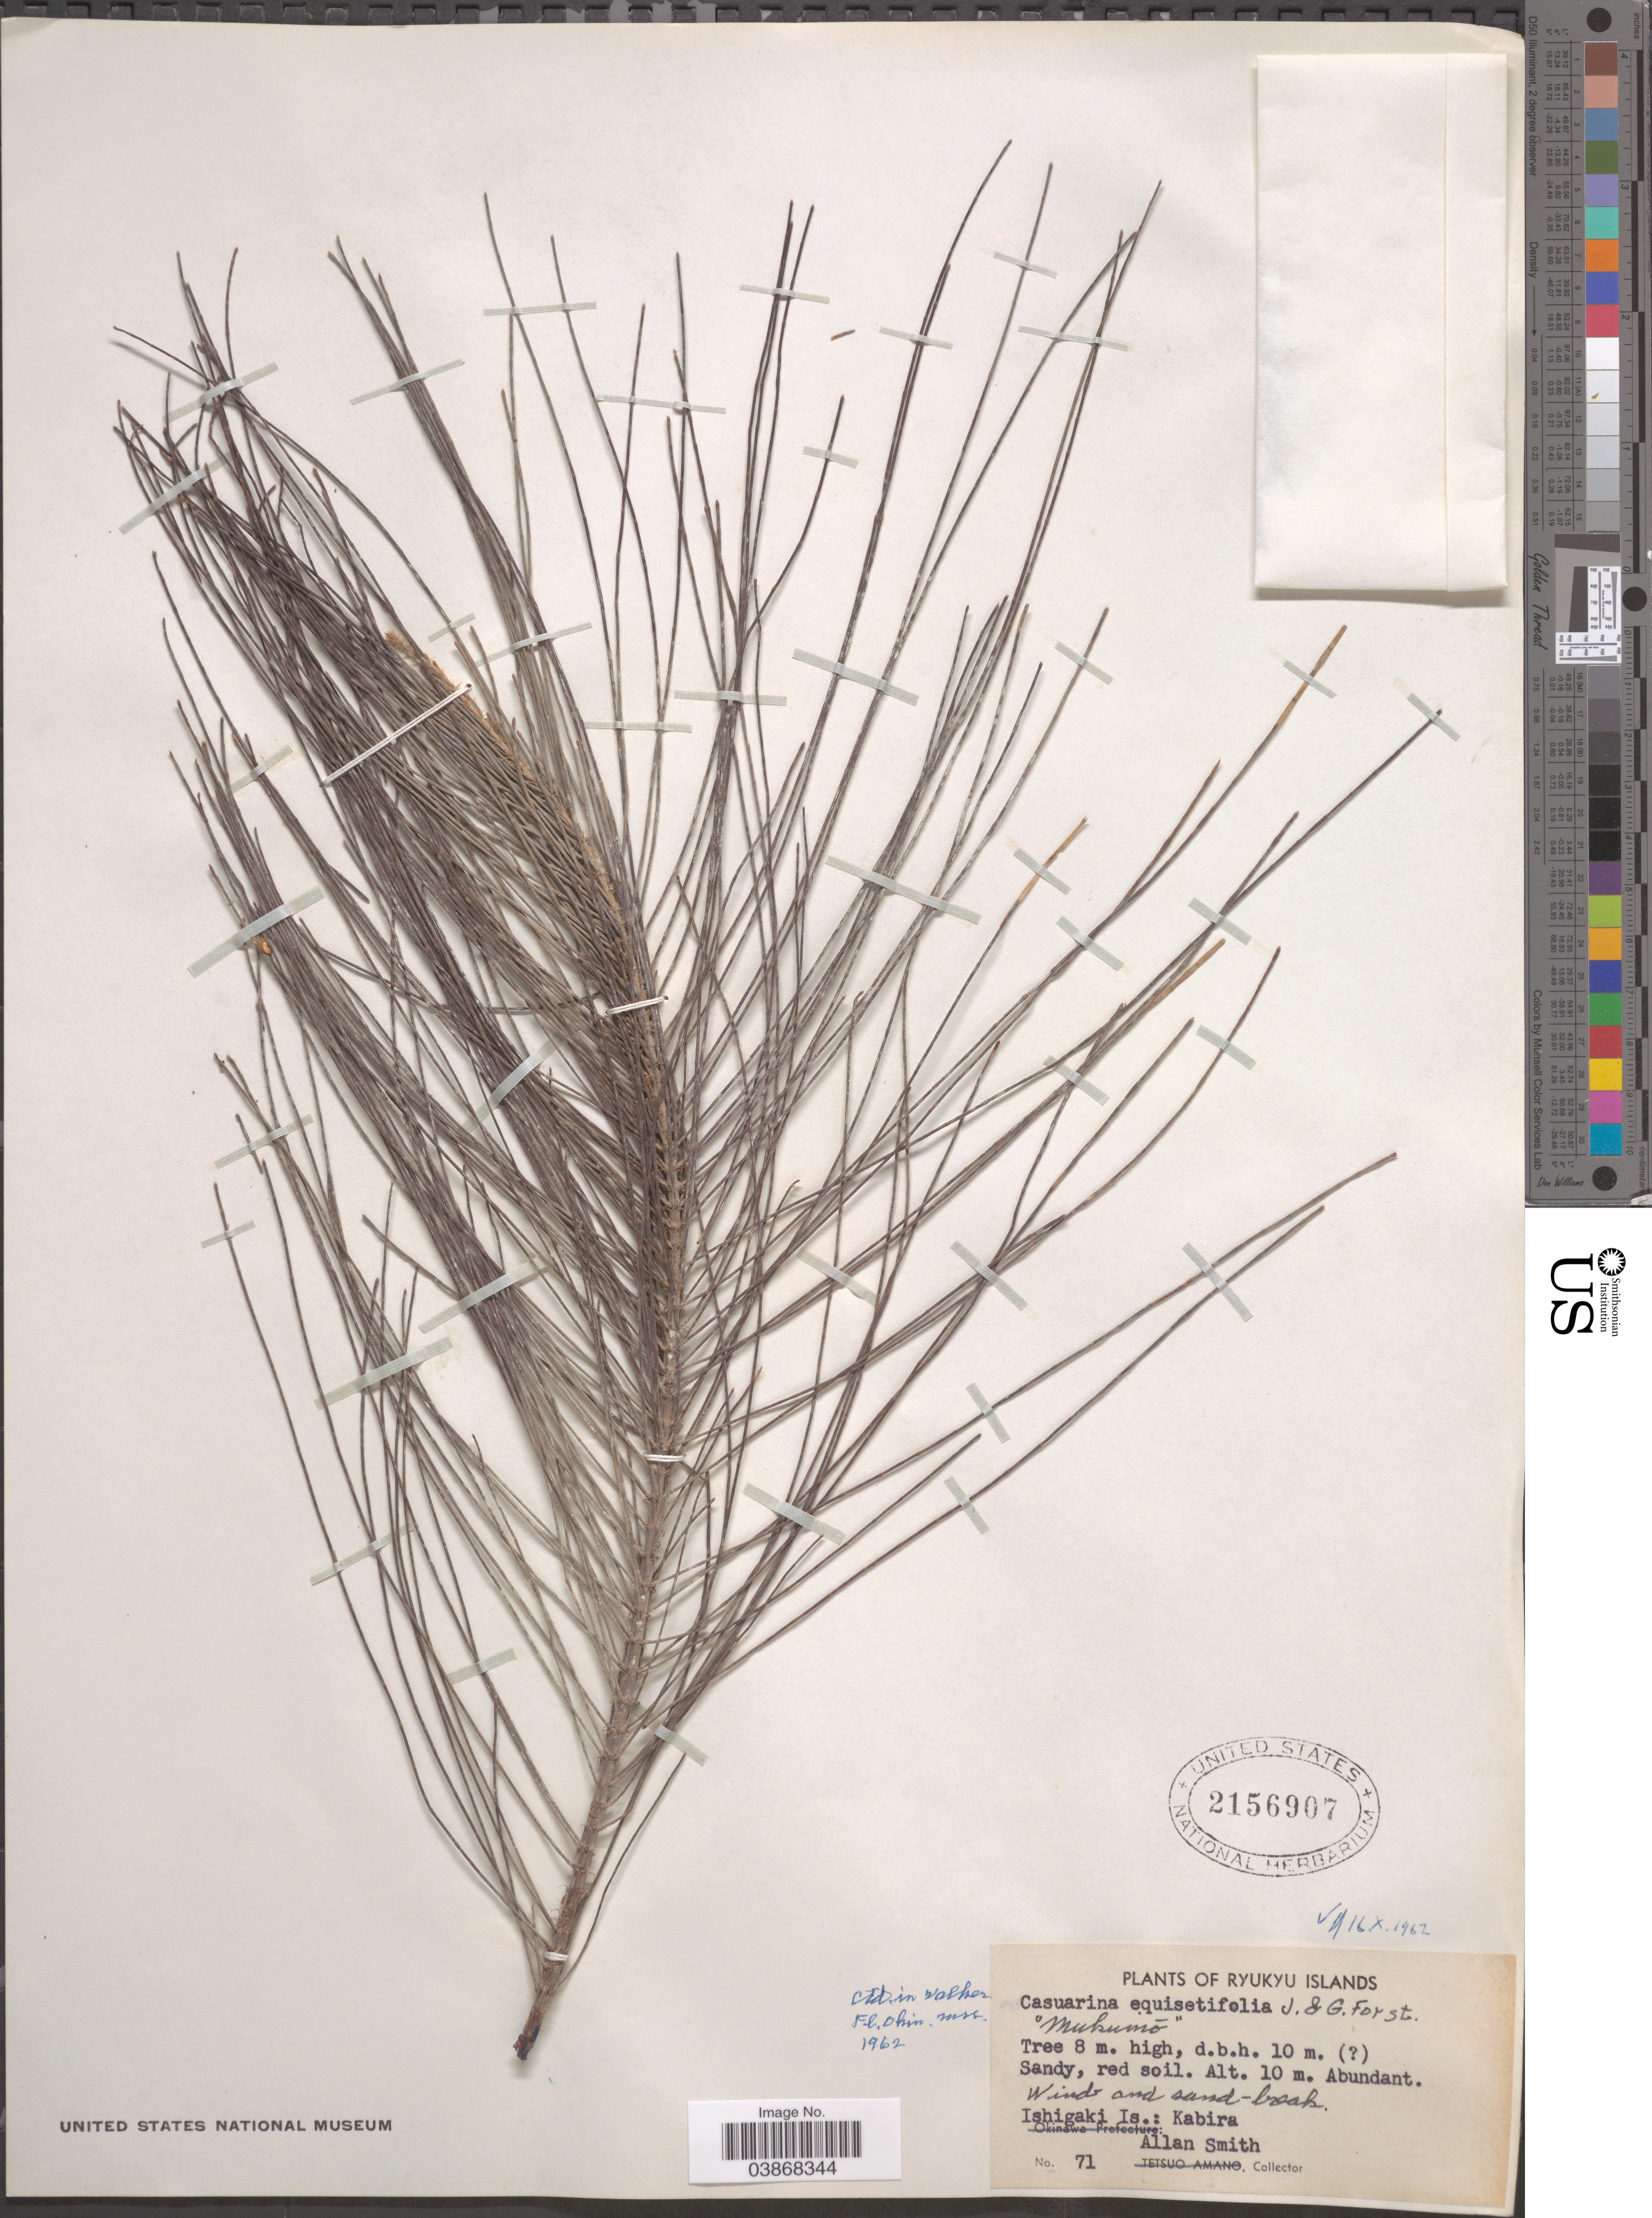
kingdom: Plantae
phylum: Tracheophyta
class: Magnoliopsida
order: Fagales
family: Casuarinaceae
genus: Casuarina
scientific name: Casuarina equisetifolia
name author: L.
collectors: A. Smith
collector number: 71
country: Japan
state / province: Okinawa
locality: Ryukyu Islands. Ishigaki Is.: Kabira.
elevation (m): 10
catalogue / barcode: US 2156907